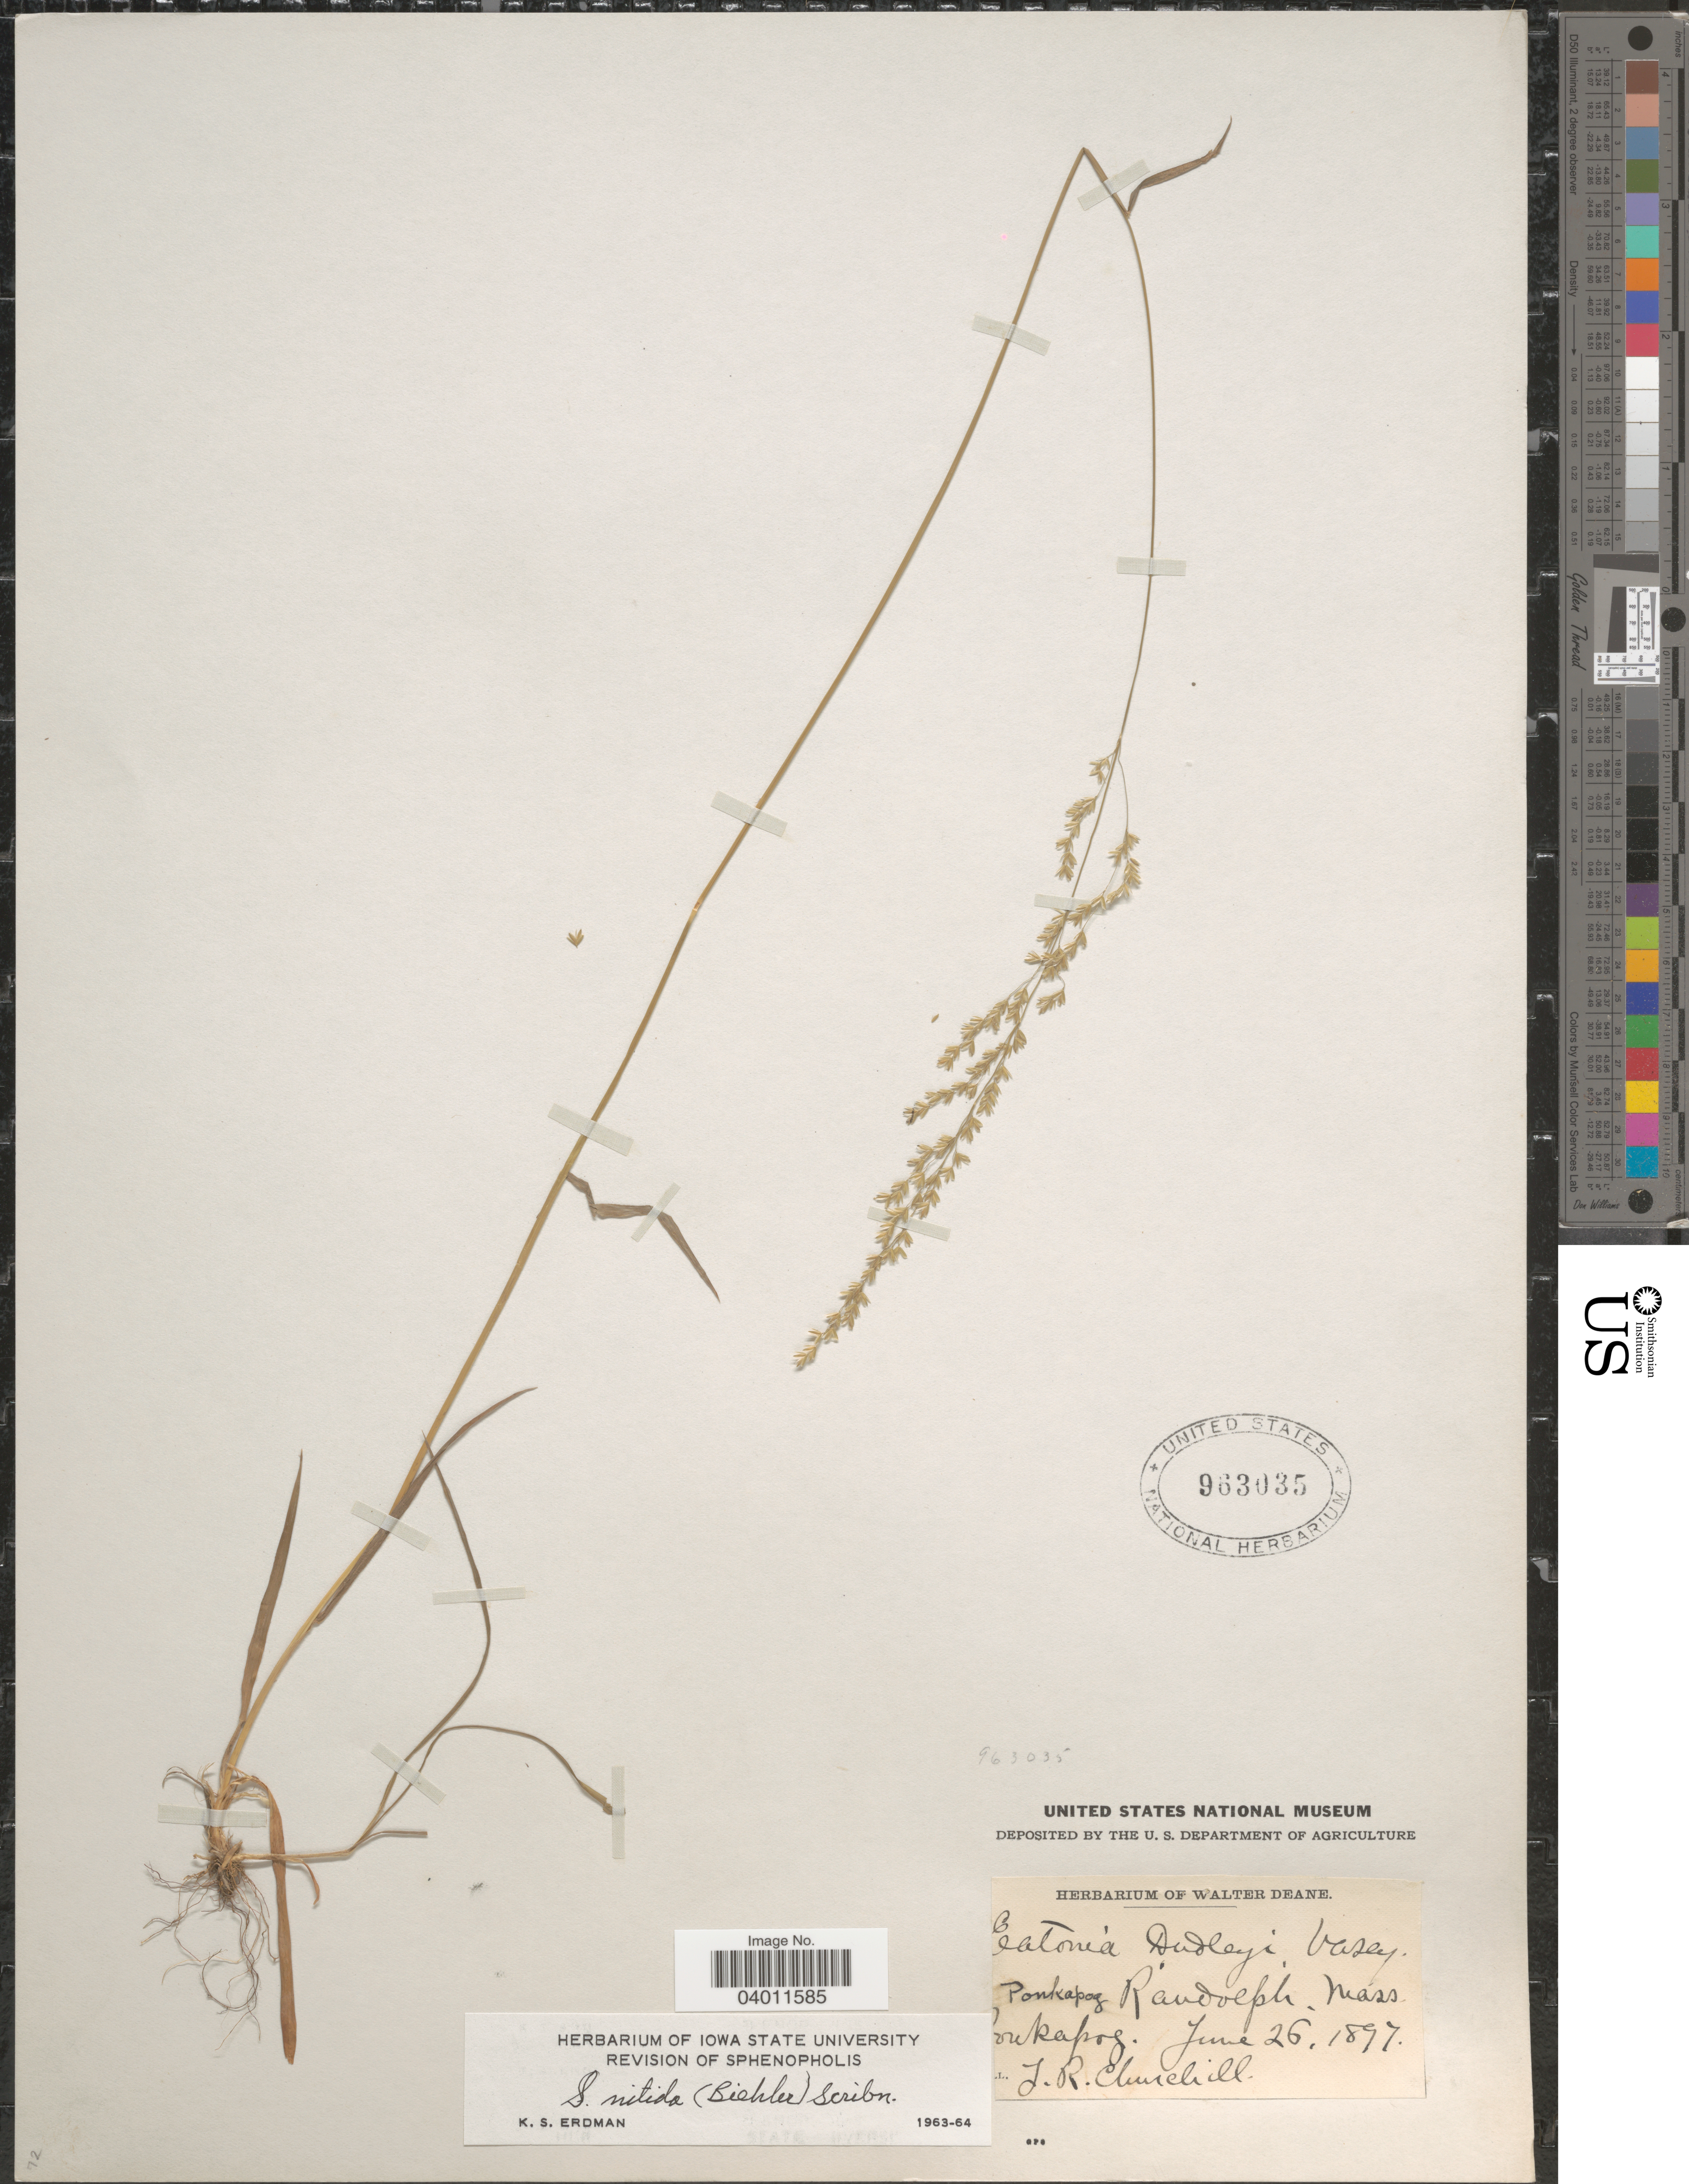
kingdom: Plantae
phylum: Tracheophyta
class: Liliopsida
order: Poales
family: Poaceae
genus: Sphenopholis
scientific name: Sphenopholis nitida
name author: (Biehler) Scribn.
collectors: J. Churchill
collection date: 1897-06-26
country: United States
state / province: Massachusetts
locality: Ponkapog Randolph.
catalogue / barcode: US 963035